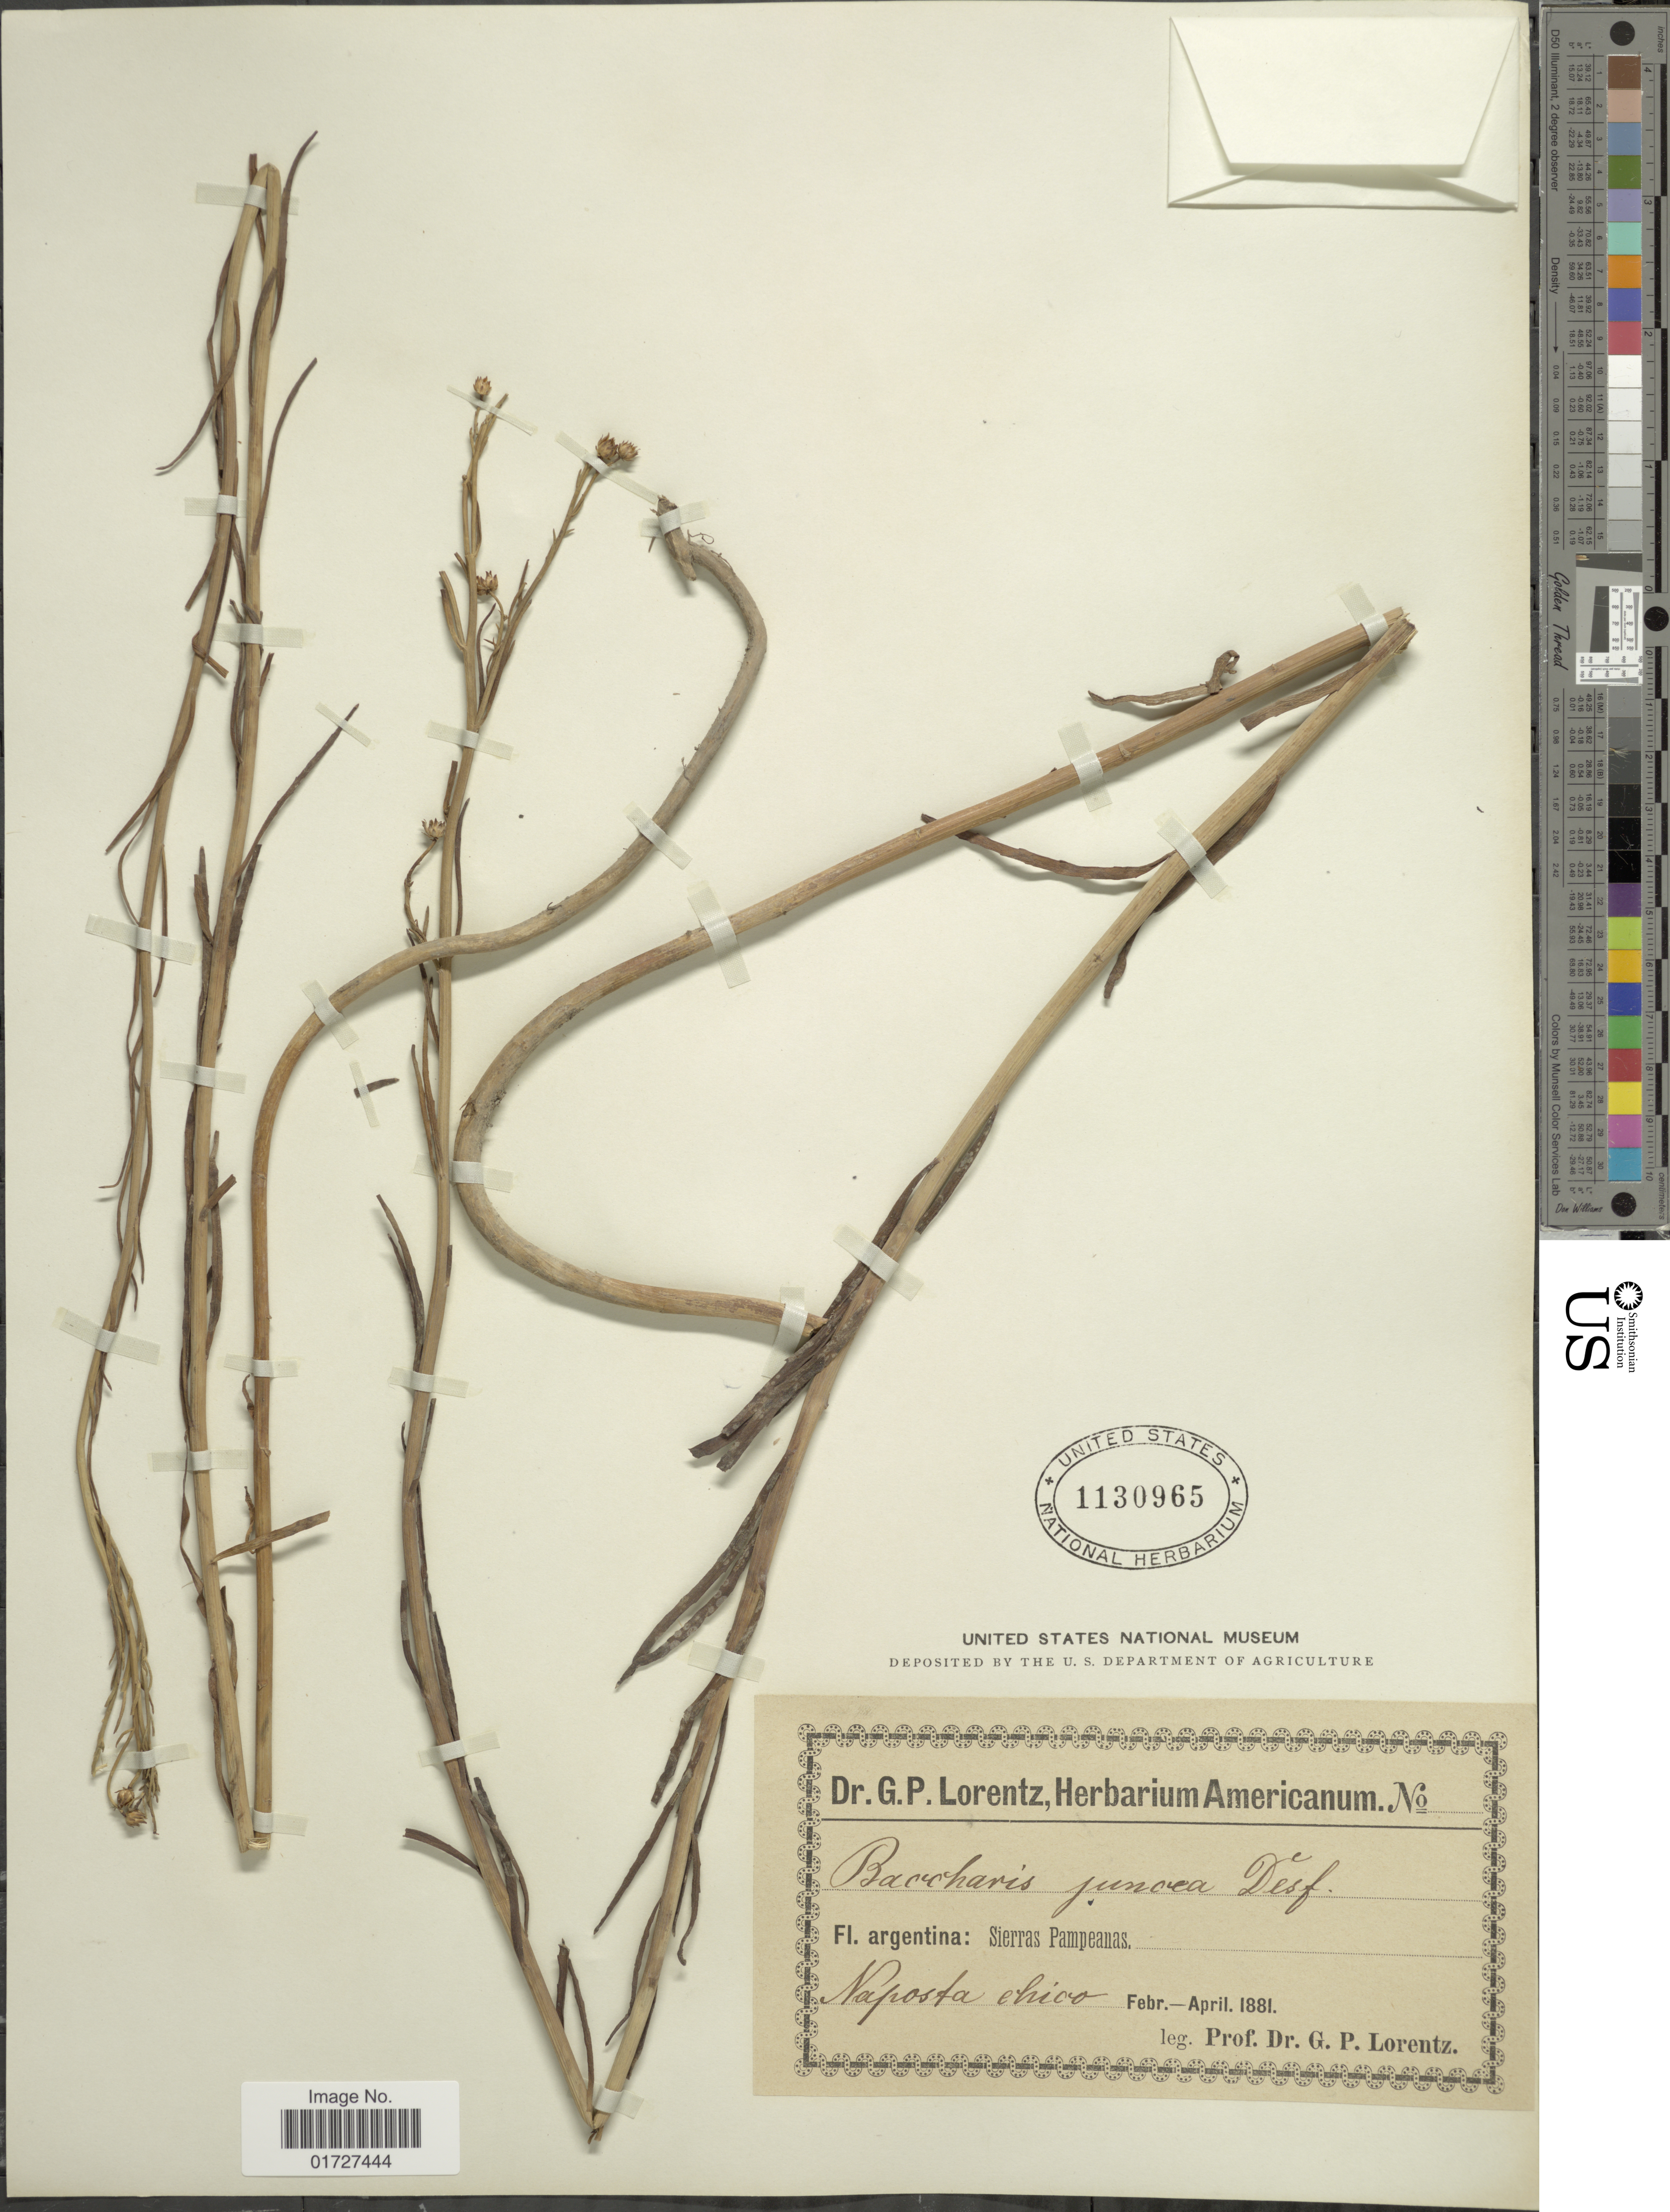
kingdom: Plantae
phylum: Tracheophyta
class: Magnoliopsida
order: Asterales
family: Asteraceae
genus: Baccharis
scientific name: Baccharis juncea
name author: (Lehm.) Desf.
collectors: P. G. Lorentz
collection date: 1881-02/1881-04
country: Argentina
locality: Sierras Pampeanas, Naposto Chico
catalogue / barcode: US 1130965